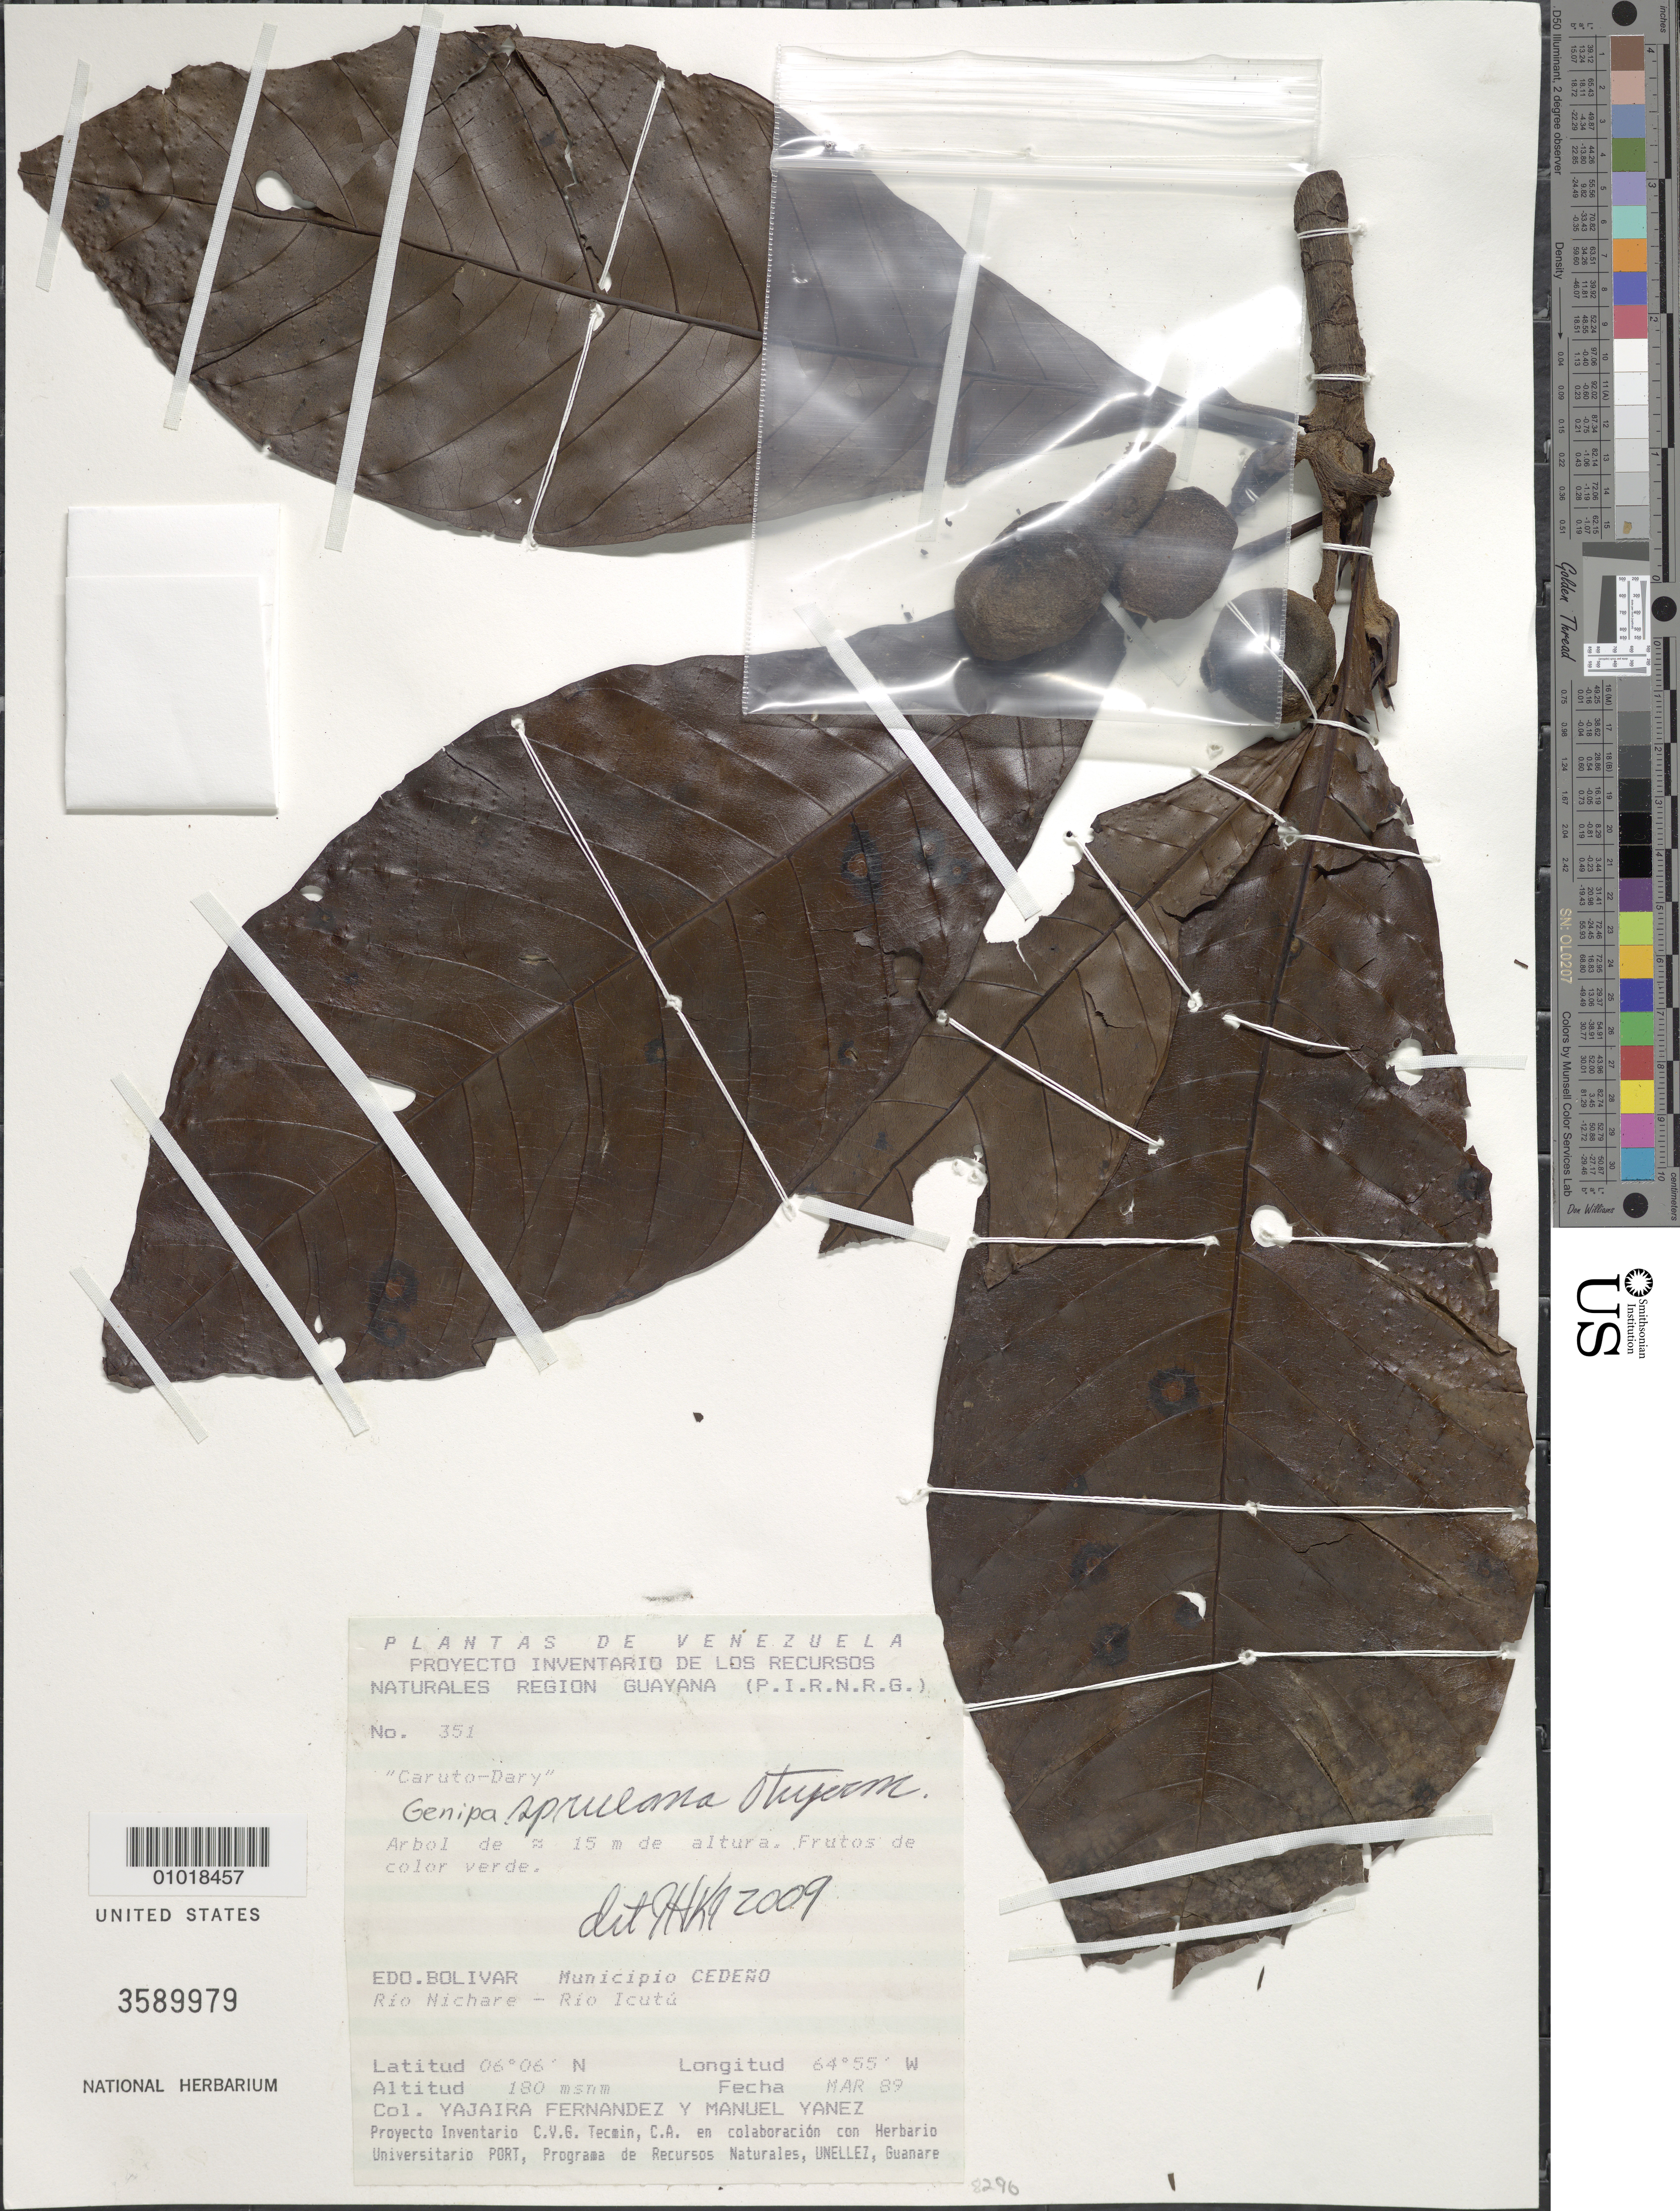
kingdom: Plantae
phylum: Tracheophyta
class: Magnoliopsida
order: Gentianales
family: Rubiaceae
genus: Genipa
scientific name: Genipa spruceana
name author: Steyerm.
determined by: Kirkbride, J. H.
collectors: Y. Fernandez & M. Yanez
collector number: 351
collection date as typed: Mar-89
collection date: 1989-03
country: Venezuela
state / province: Bolívar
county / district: Cedeño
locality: Rio Nichare - Rio Icutú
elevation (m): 180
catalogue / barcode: US 3589979